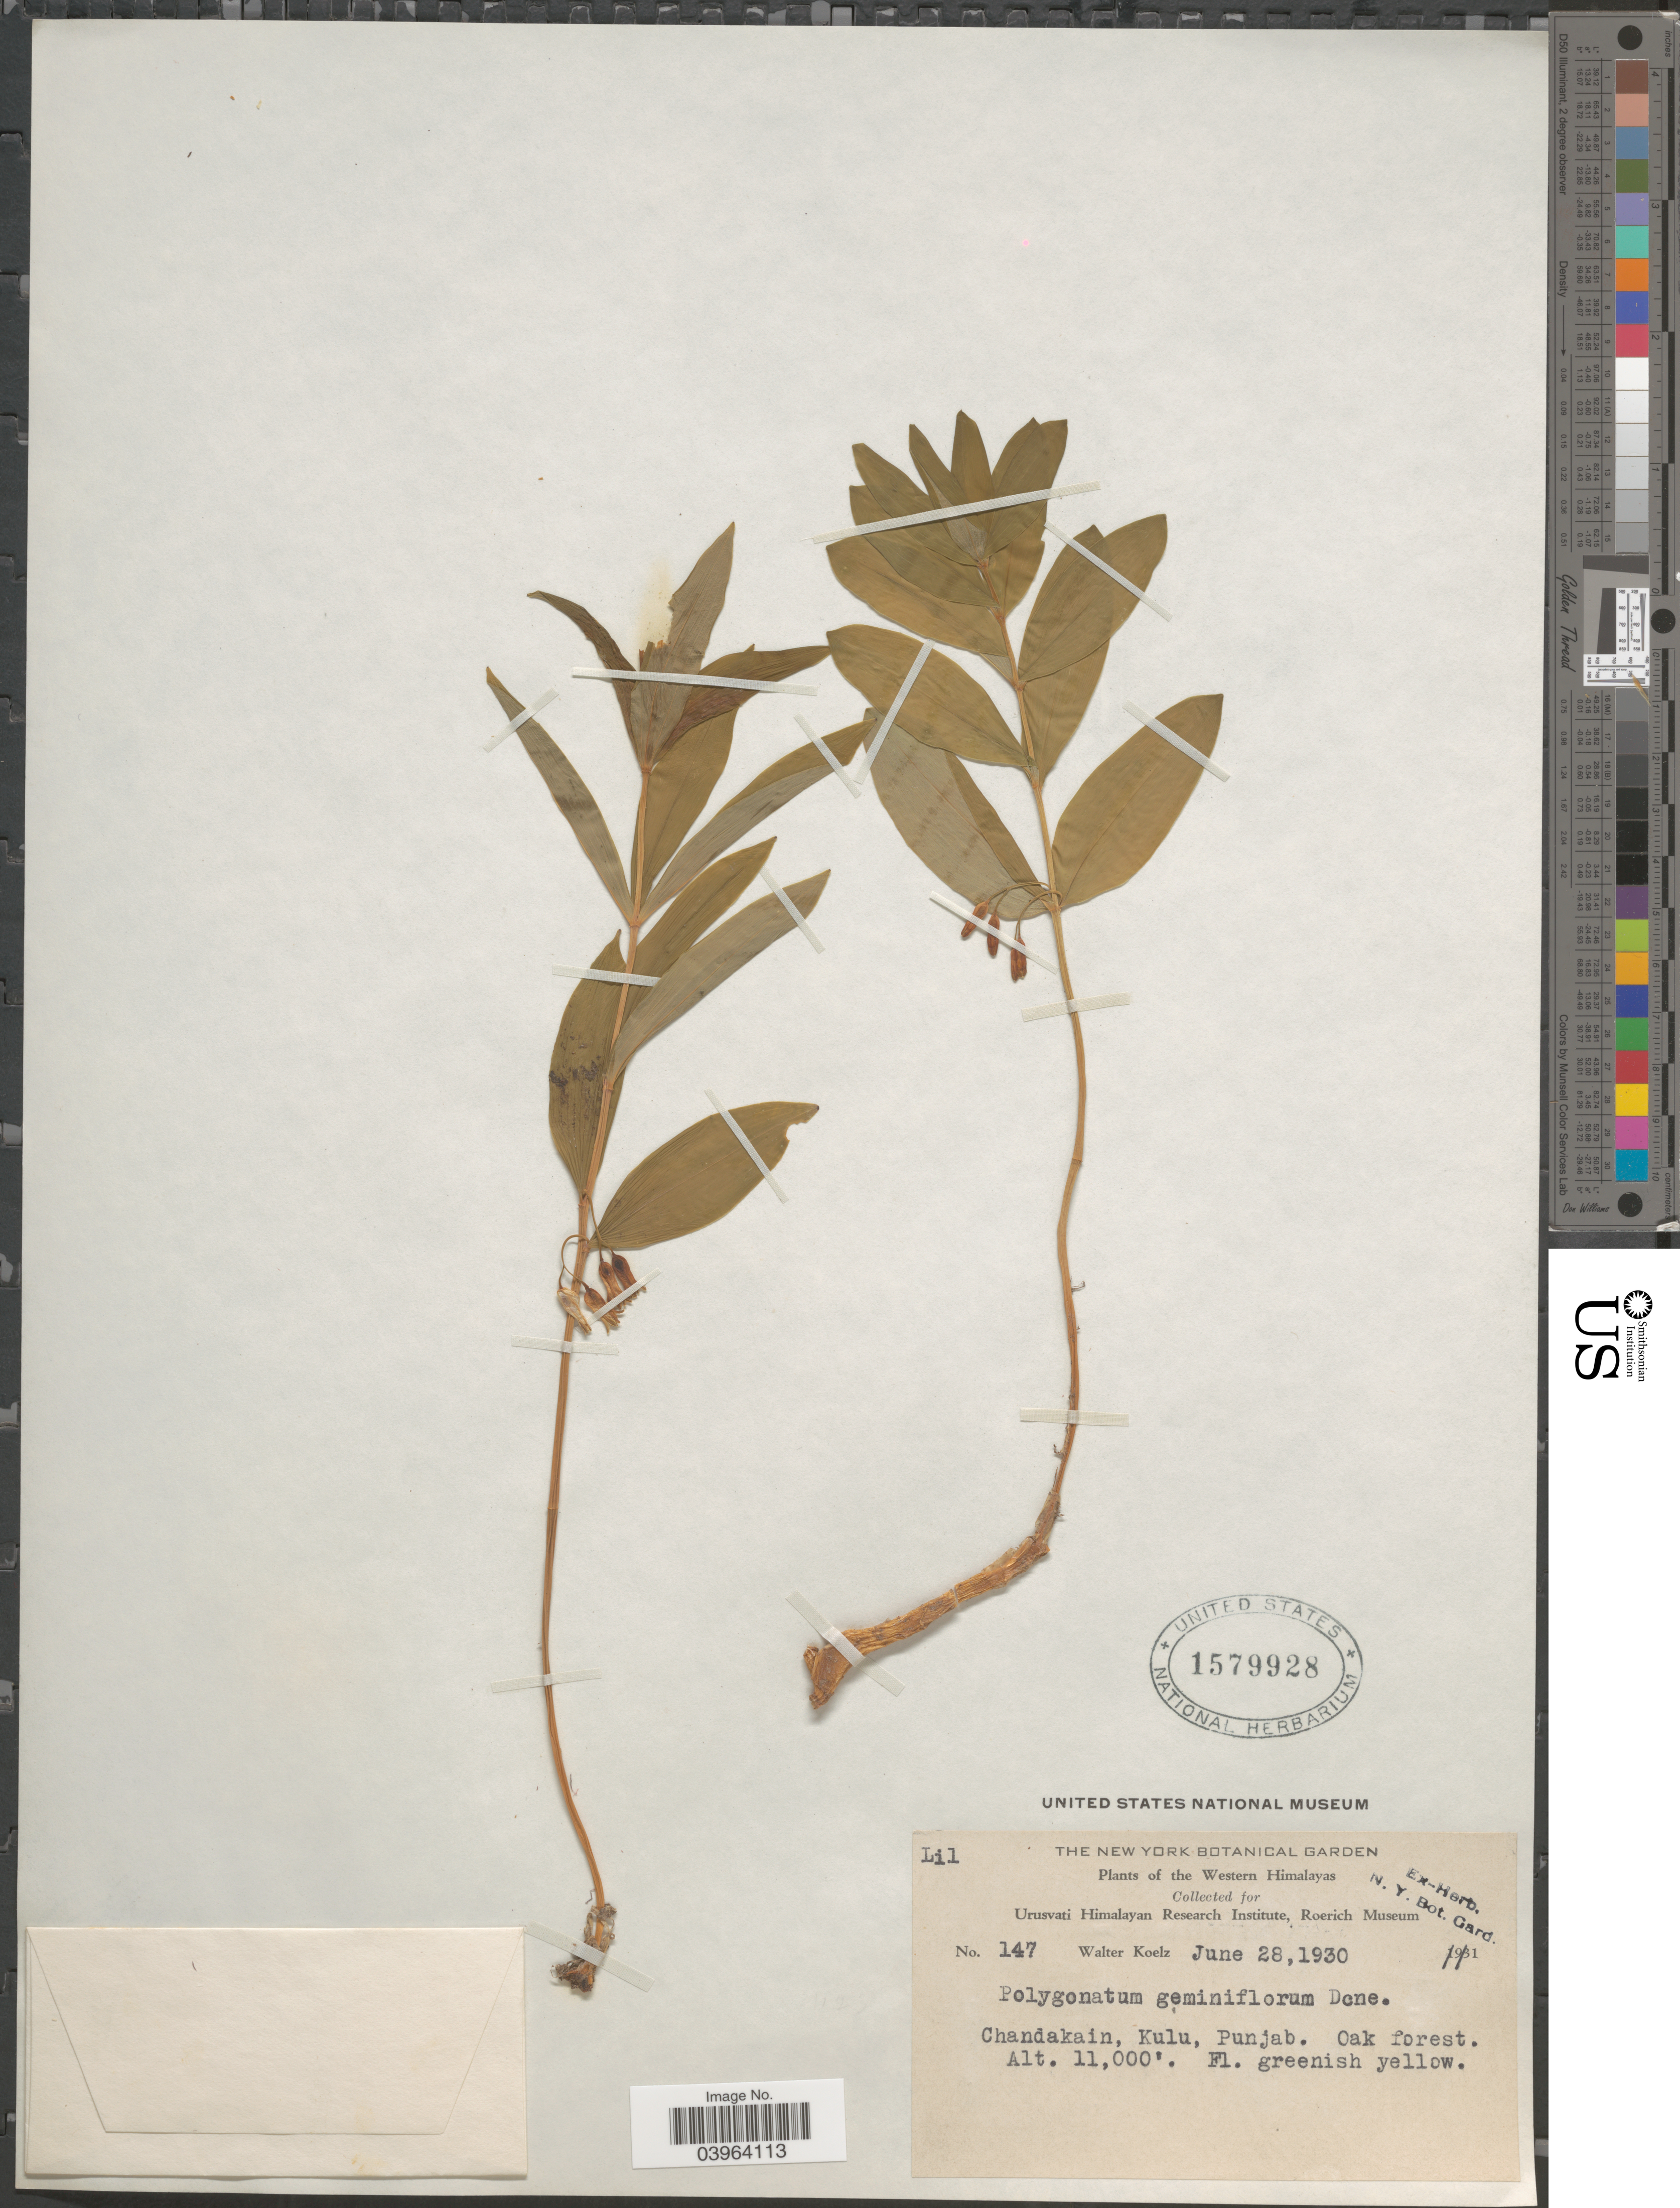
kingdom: Plantae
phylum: Tracheophyta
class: Liliopsida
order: Asparagales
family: Asparagaceae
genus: Polygonatum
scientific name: Polygonatum geminiflorum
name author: Decne.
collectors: W. N. Koelz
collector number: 147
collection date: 1930-06-28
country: India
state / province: Punjab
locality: The Western Himalayas. Chandakain, Kulu.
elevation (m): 3353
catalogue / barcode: US 1579928